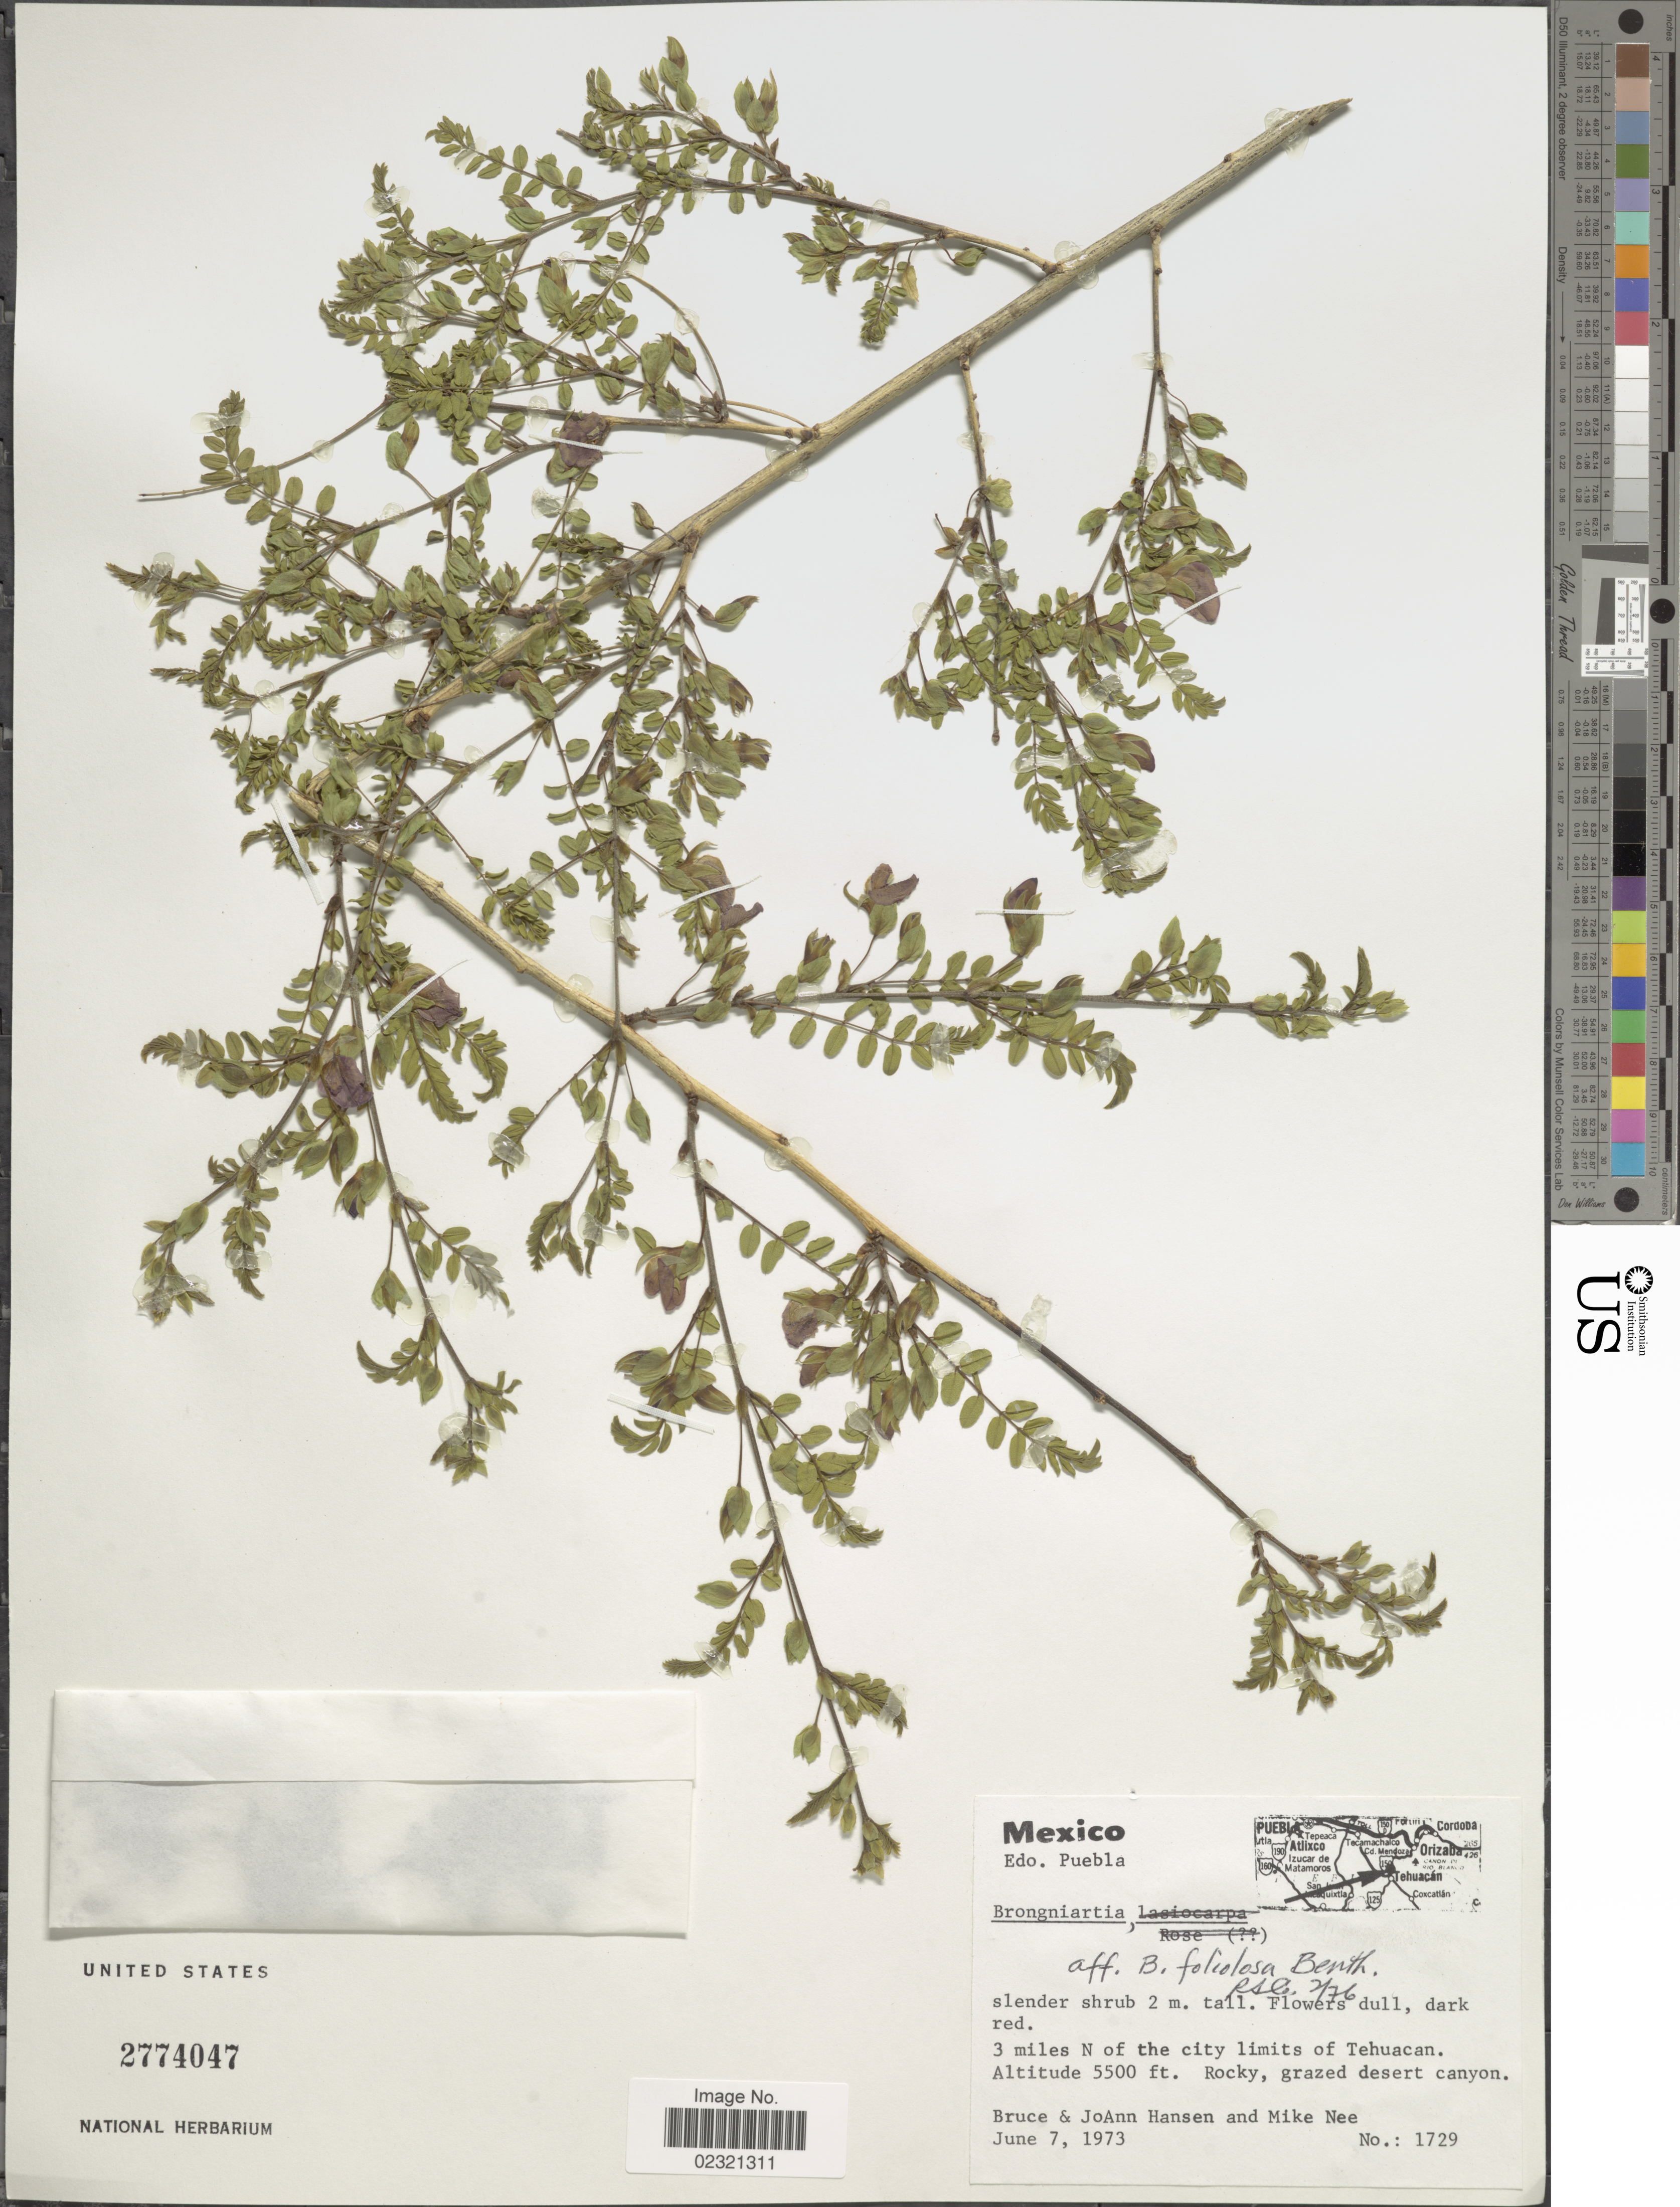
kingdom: Plantae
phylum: Tracheophyta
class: Magnoliopsida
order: Fabales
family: Fabaceae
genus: Brongniartia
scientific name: Brongniartia foliosa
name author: Hemsl.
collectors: Bruce, J. Hansen & M. Nee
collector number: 1729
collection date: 1973-06-07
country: Mexico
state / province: Puebla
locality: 3 miles N of the city limits of Tehuacan, racky, grazed desert canyon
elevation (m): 1676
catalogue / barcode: US 2774047